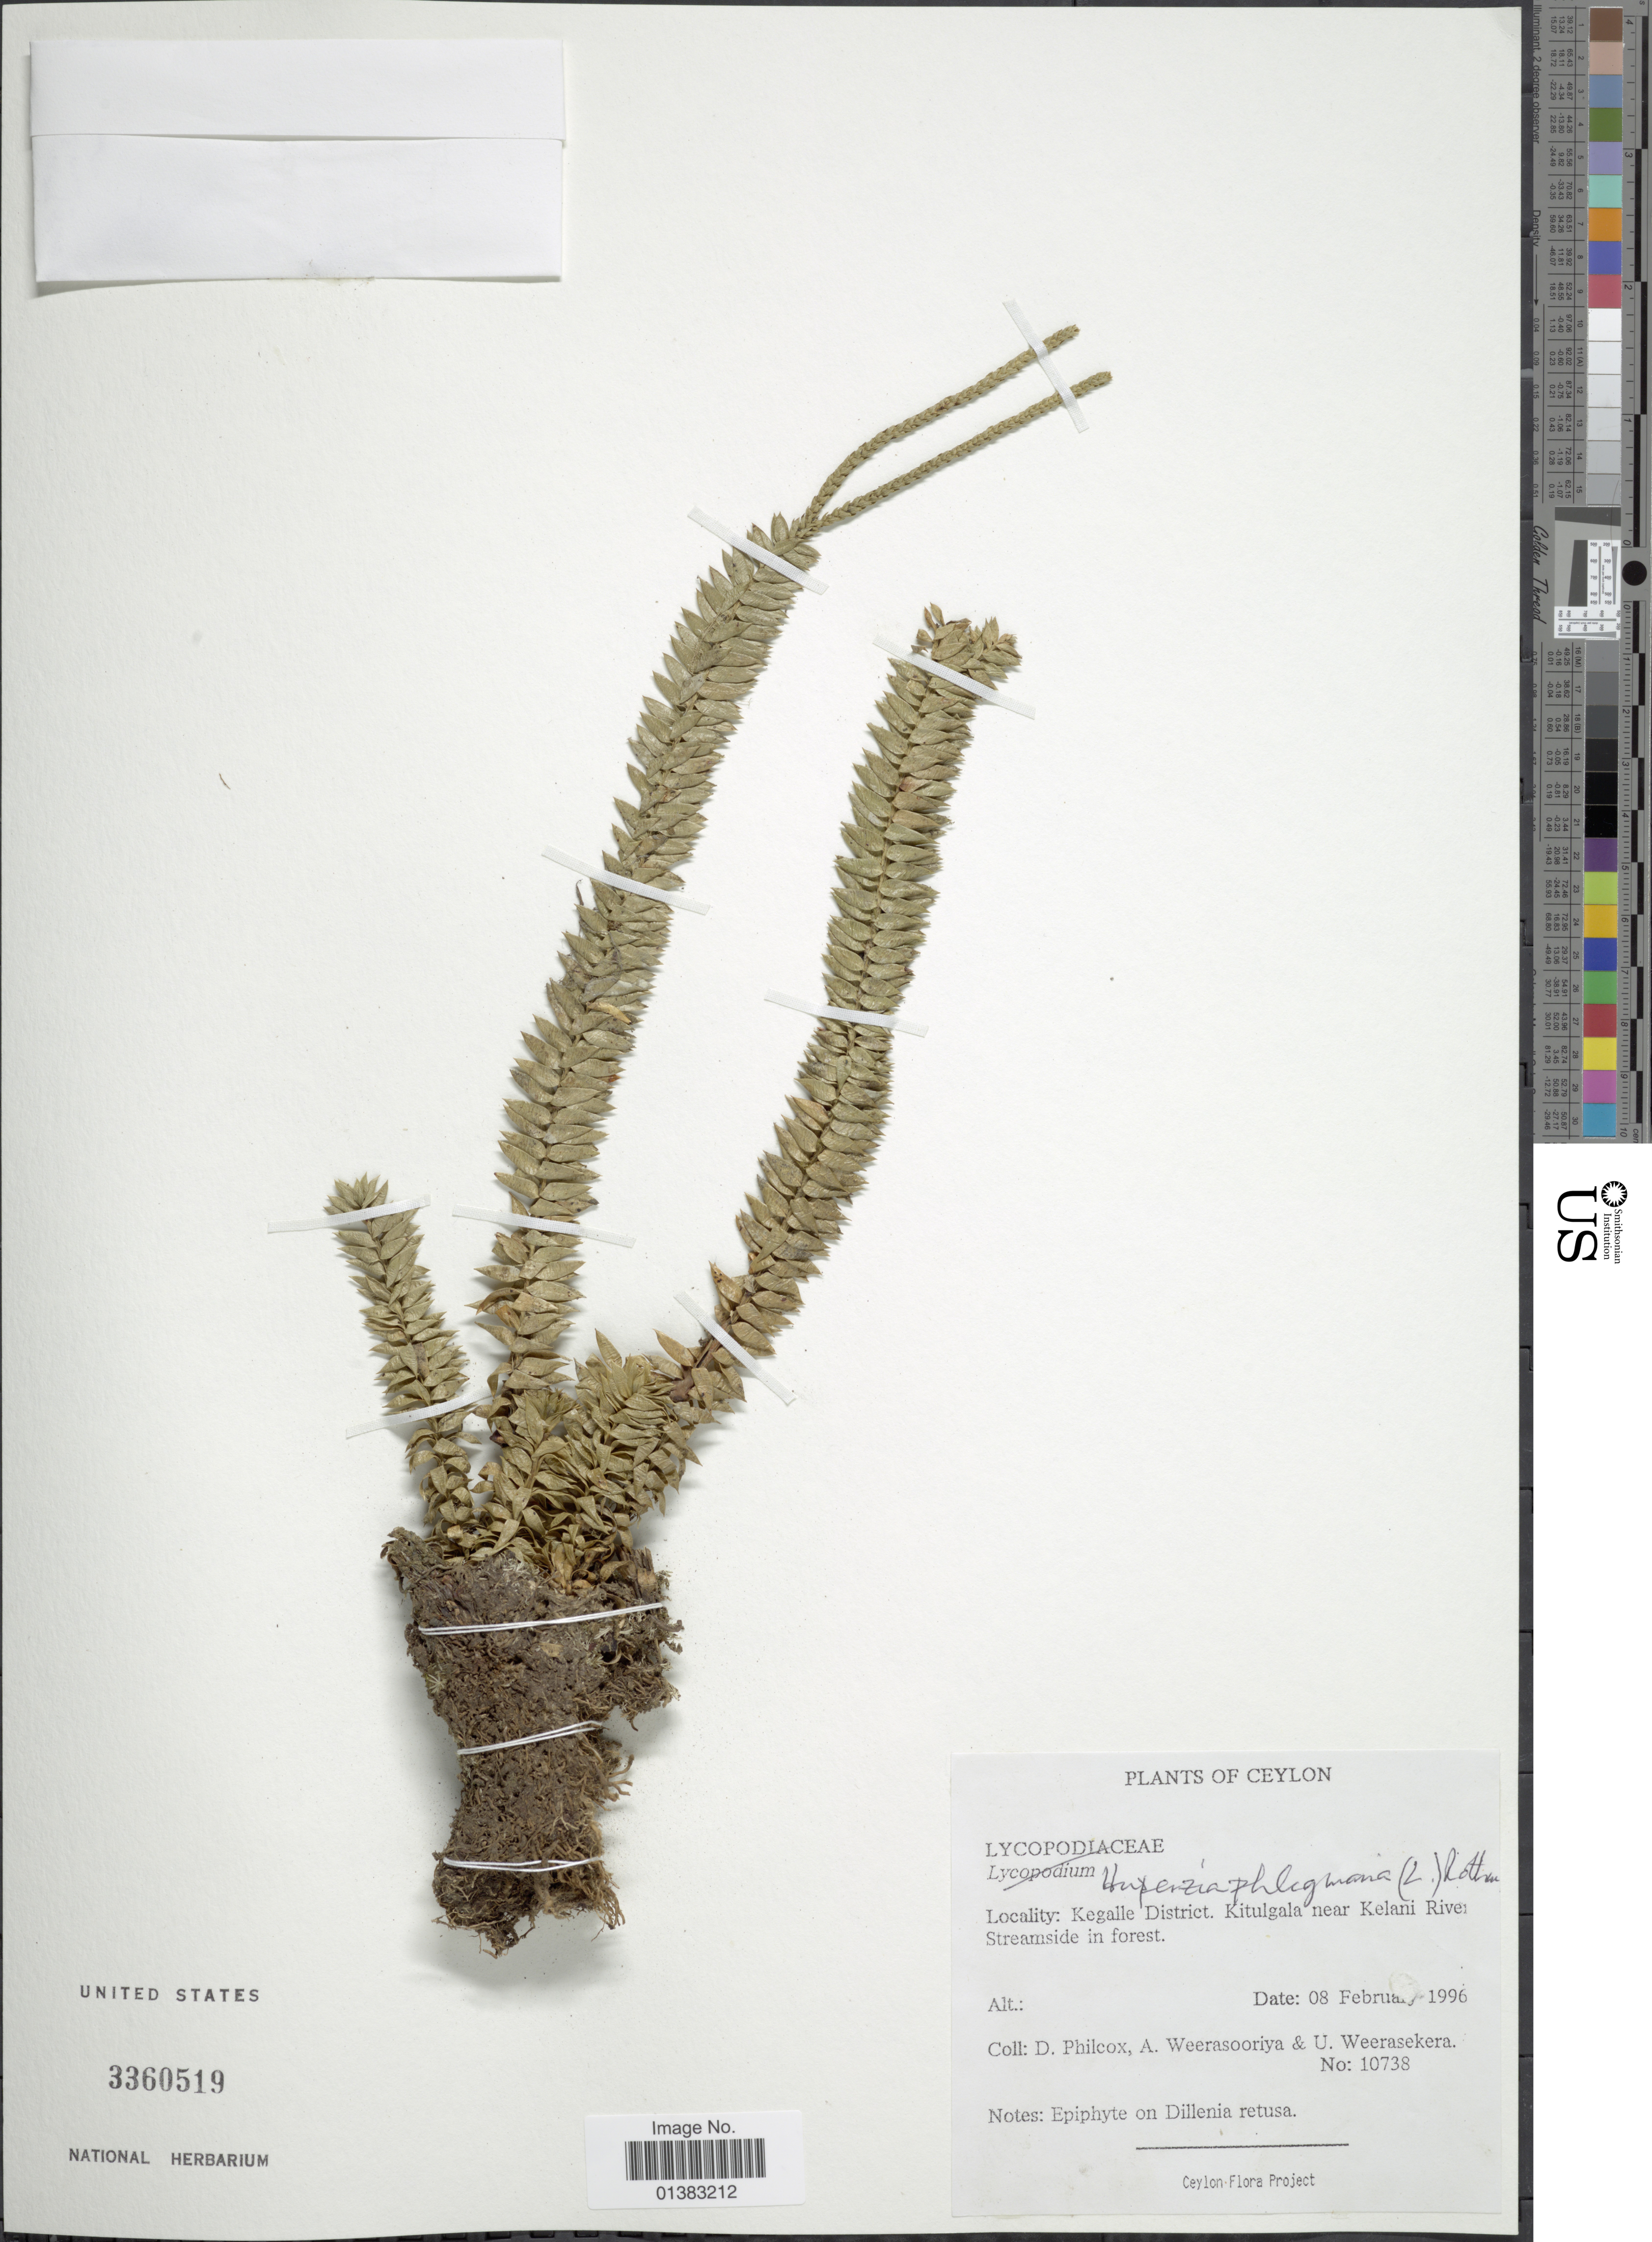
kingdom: Plantae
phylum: Tracheophyta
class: Lycopodiopsida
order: Lycopodiales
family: Lycopodiaceae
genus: Phlegmariurus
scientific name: Phlegmariurus mirabilis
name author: (Willd.) A. R. Field & Testo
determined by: Field, A. R.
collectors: D. Philcox, A. Weerasooriya & U. Weerasekera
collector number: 10738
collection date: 1996-02-08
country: Sri Lanka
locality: Ceylon. Kegalle District. Kitulgala near Kelani River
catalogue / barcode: US 3360519